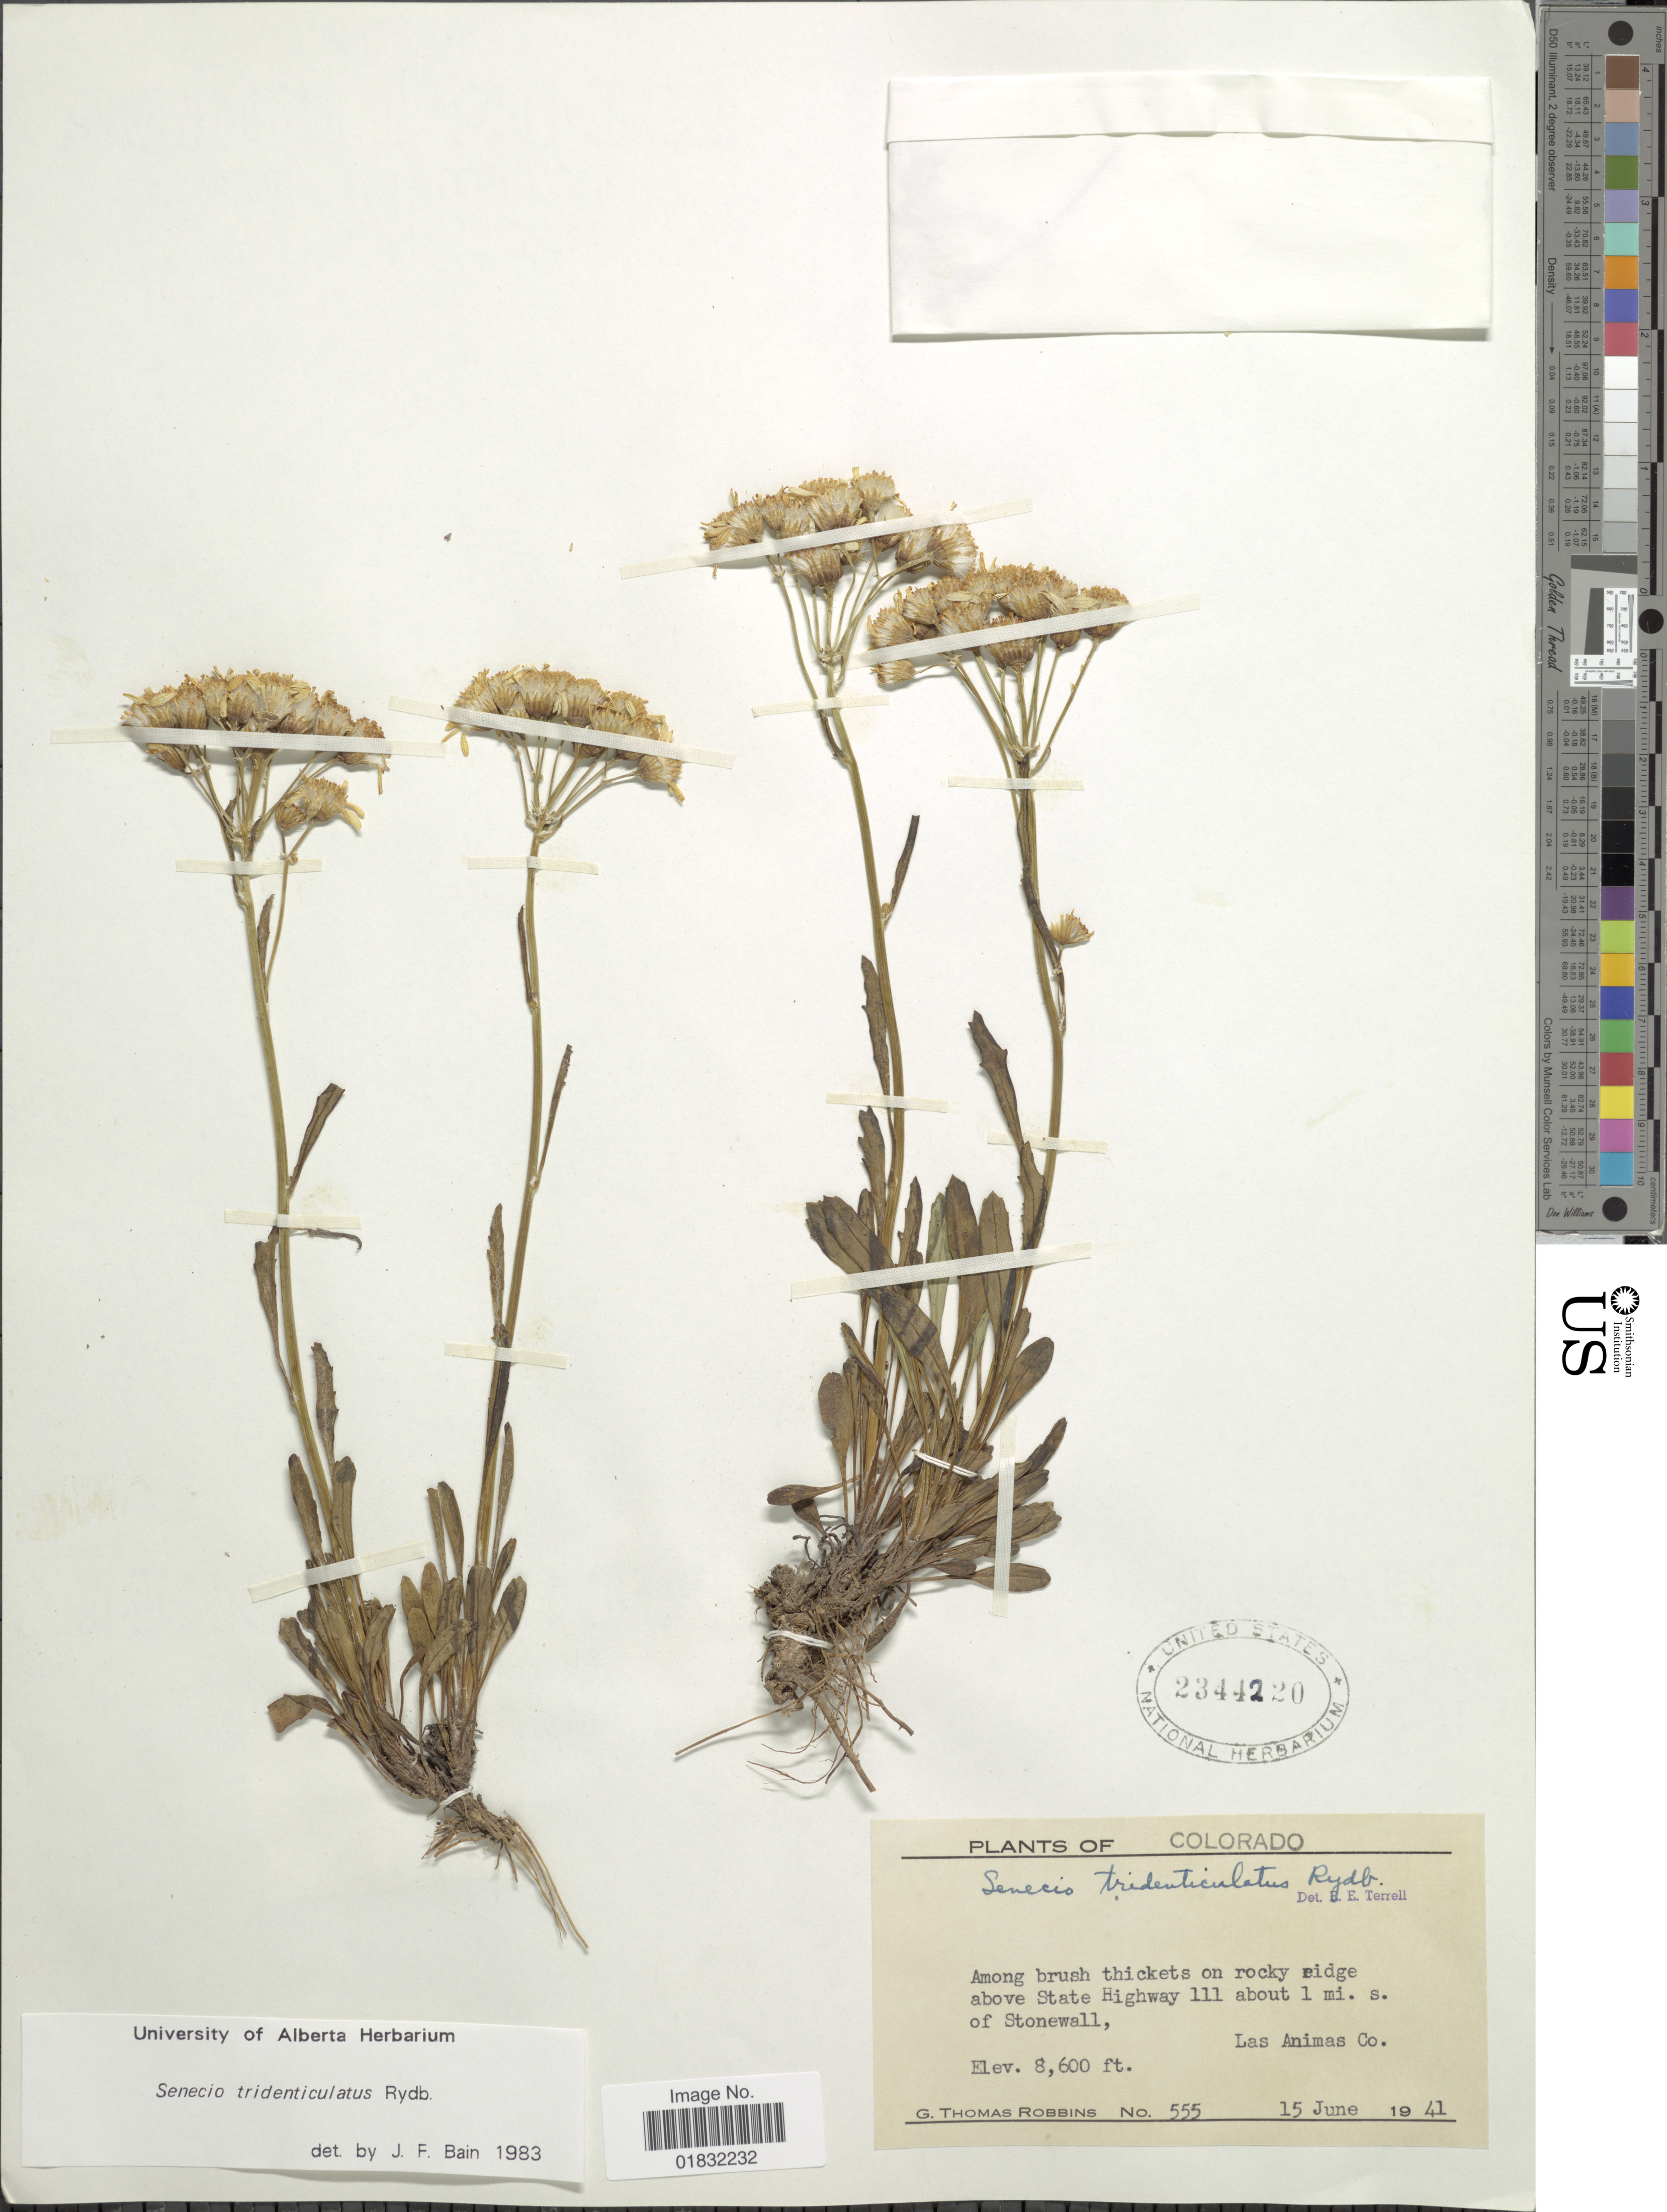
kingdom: Plantae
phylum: Tracheophyta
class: Magnoliopsida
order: Asterales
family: Asteraceae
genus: Packera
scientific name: Packera tridenticulata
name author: (Rydb.) W.A. Weber & Á. Löve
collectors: G. T. Robbins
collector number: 555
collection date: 1941-06-15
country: United States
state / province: Colorado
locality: Among brush thickets on rocky ridge above State Highway 111 about 1 mi. s. of Stonewall, Las Animas Co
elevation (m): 2621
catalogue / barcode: US 2344220